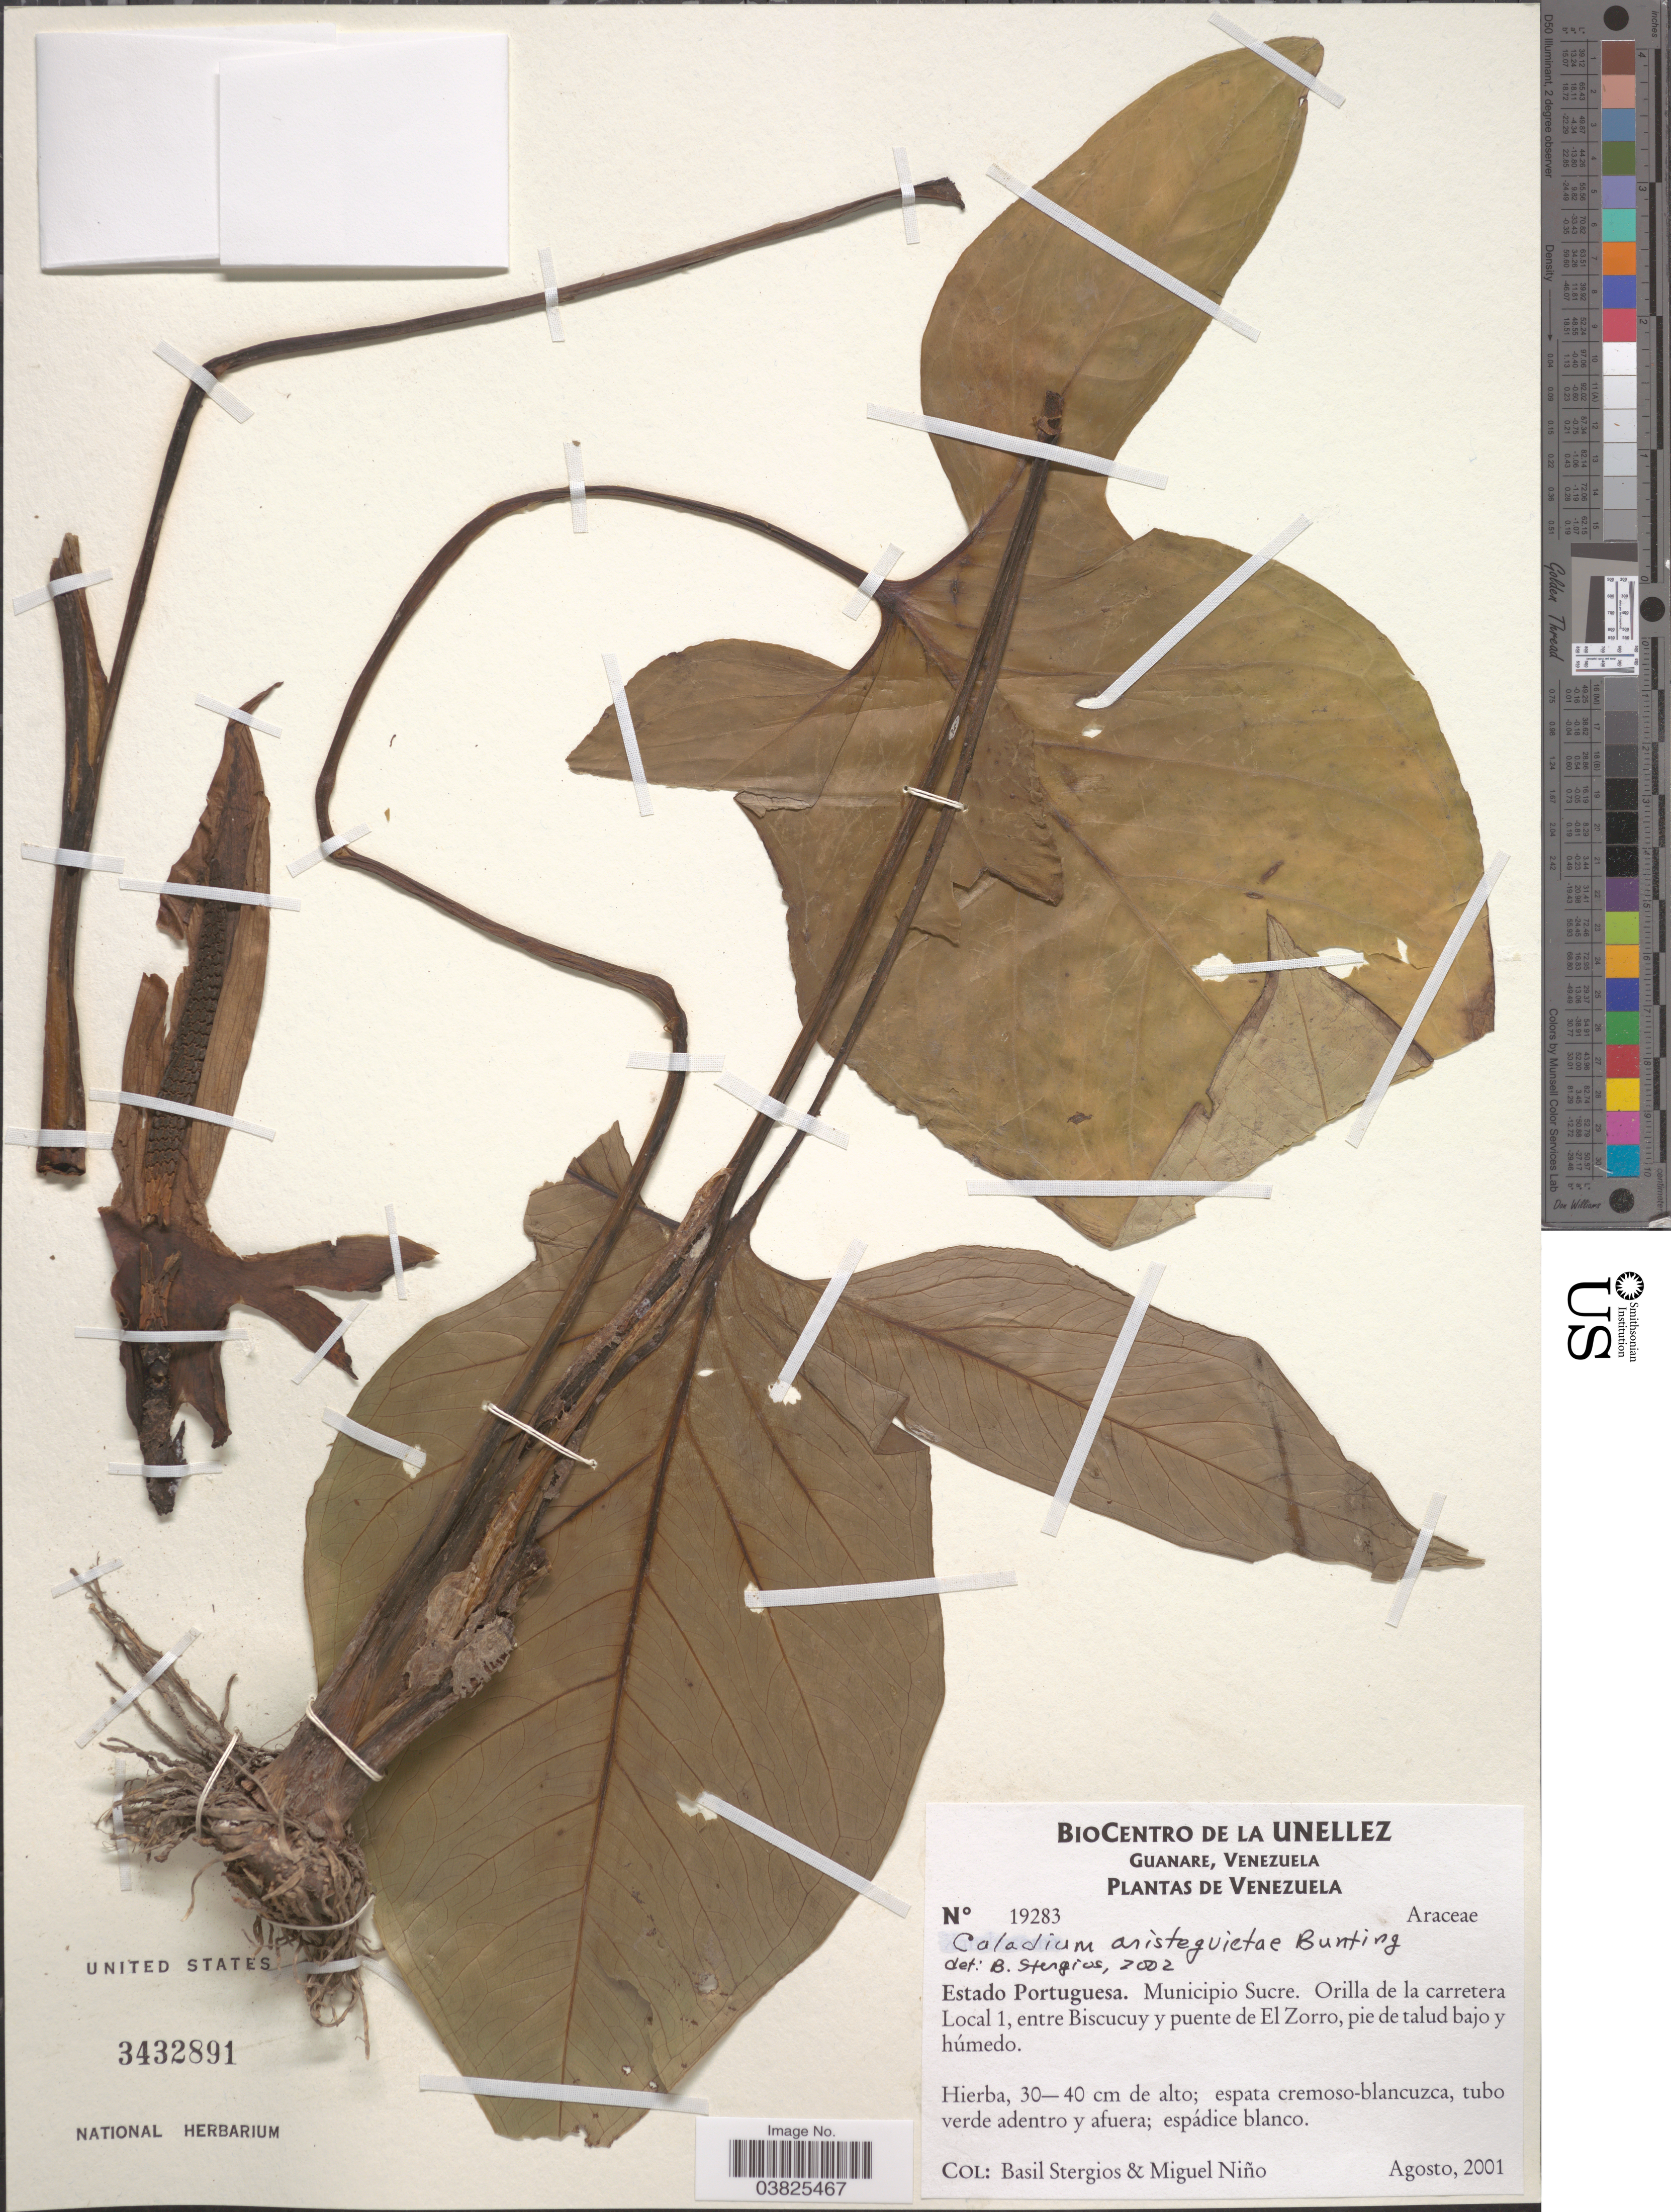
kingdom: Plantae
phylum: Tracheophyta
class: Liliopsida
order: Alismatales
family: Araceae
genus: Caladium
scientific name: Caladium aristeguietae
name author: G.S. Bunting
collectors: B. G. Stergios & S. M. Niño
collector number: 19283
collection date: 2001-08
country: Venezuela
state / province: Portuguesa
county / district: Sucre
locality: Local 1, entre Biscucuy y puente de El Zorro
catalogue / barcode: US 3432891